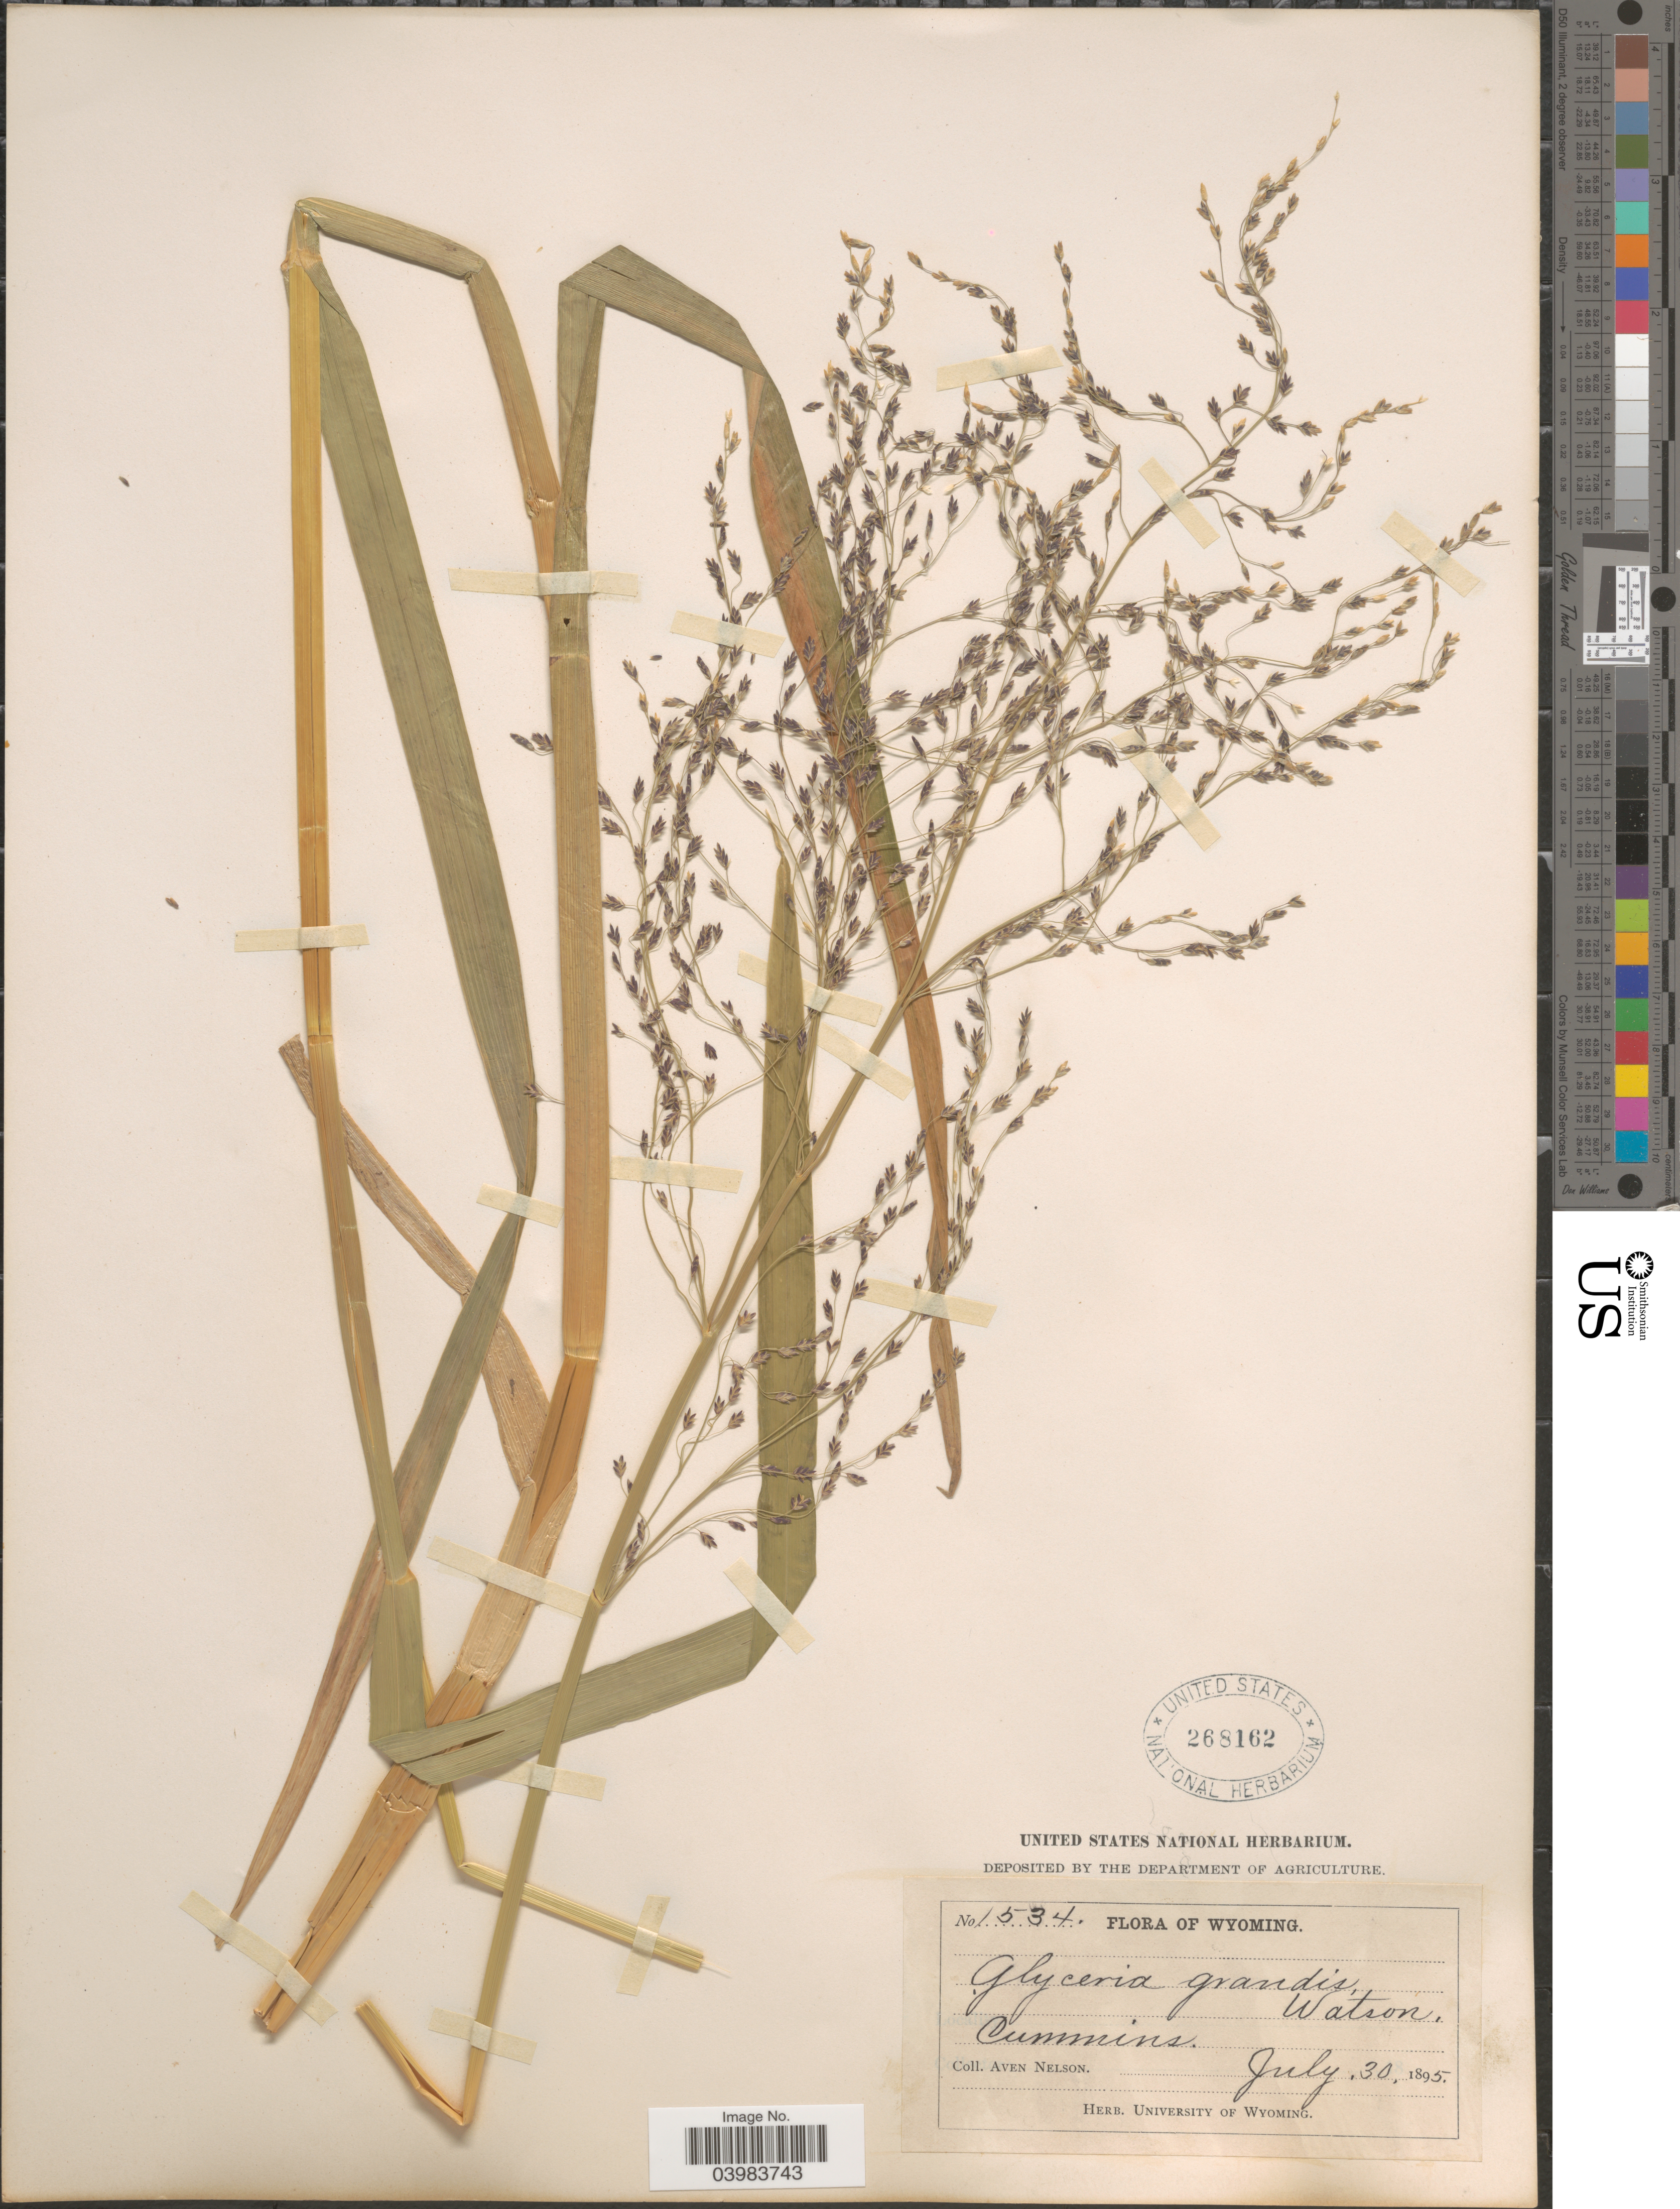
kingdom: Plantae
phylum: Tracheophyta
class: Liliopsida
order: Poales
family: Poaceae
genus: Glyceria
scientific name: Glyceria grandis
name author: S. Watson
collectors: A. Nelson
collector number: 1534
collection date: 1895-07-30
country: United States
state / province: Wyoming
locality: Cummins.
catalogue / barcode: US 268162